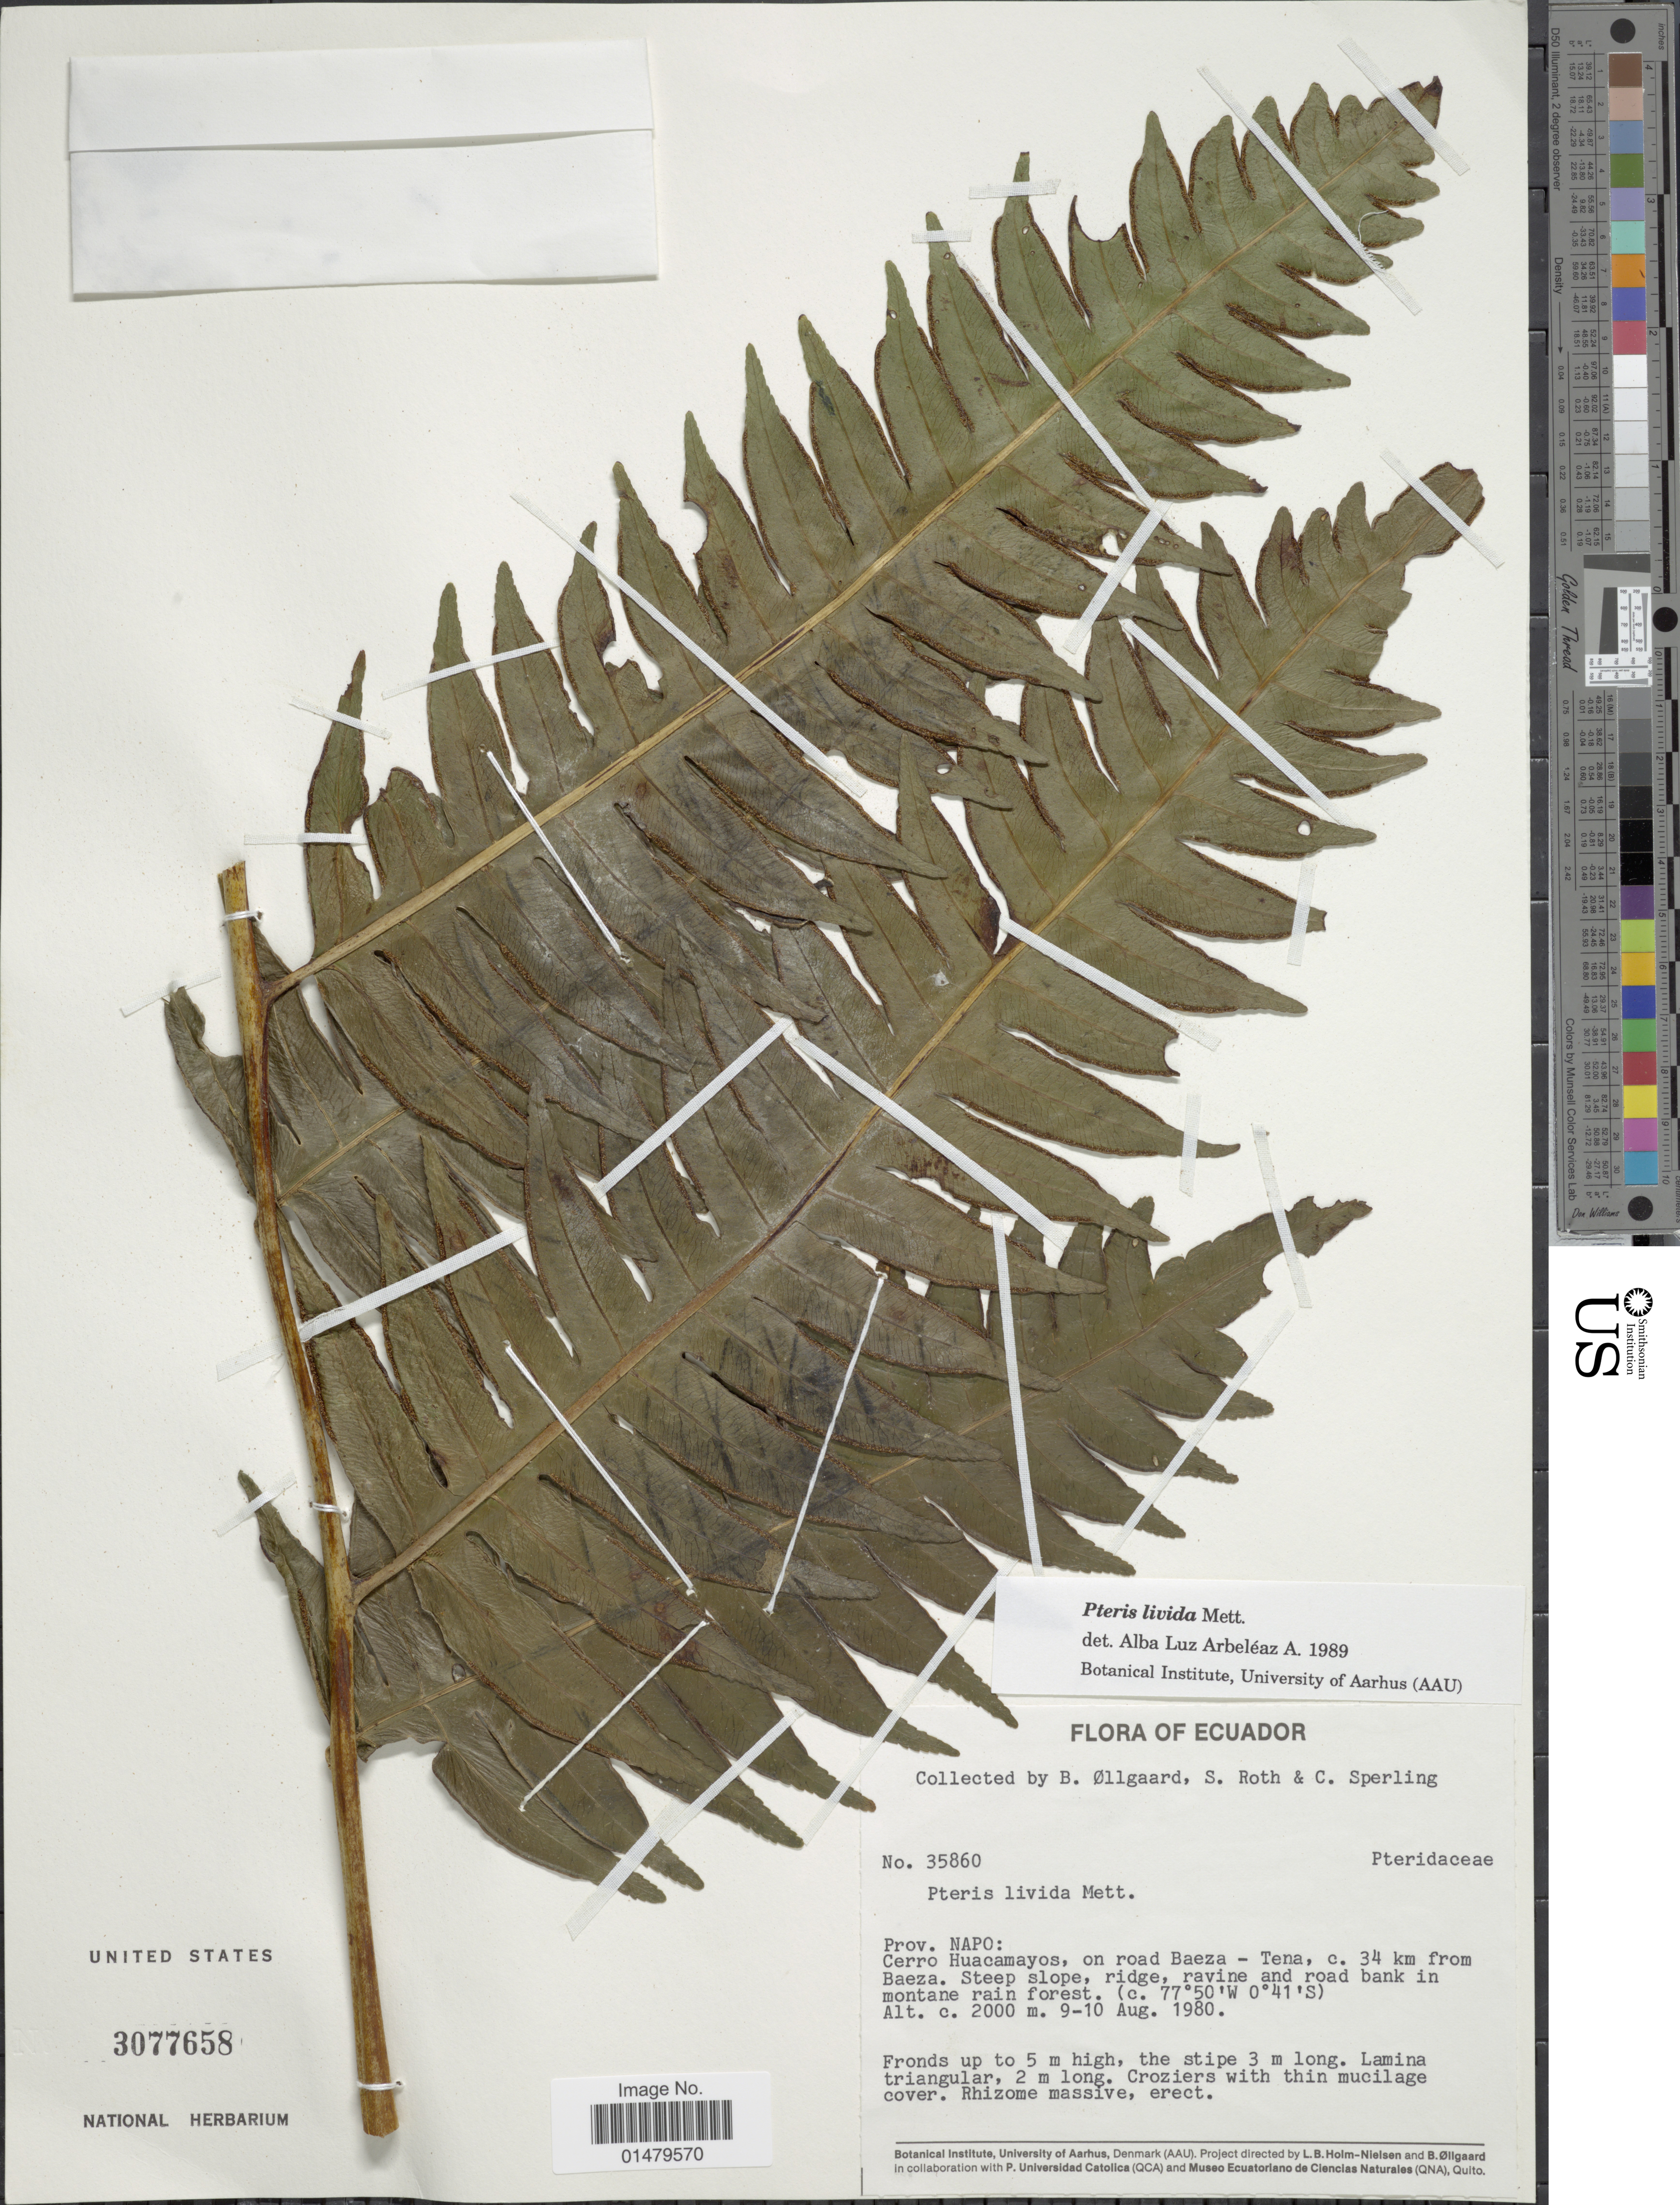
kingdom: Plantae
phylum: Tracheophyta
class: Polypodiopsida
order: Polypodiales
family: Pteridaceae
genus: Pteris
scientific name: Pteris livida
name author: Mett. in Triana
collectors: B. Øllgaard, S. Roth & C. Sperling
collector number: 35860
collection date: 1980-08-09/1980-08-10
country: Ecuador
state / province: Napo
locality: Prov. Napo: Cerro Huacamayos, on road Baeza - Tena, c. 34 km from Baeza.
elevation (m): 2000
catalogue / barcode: US 3077658